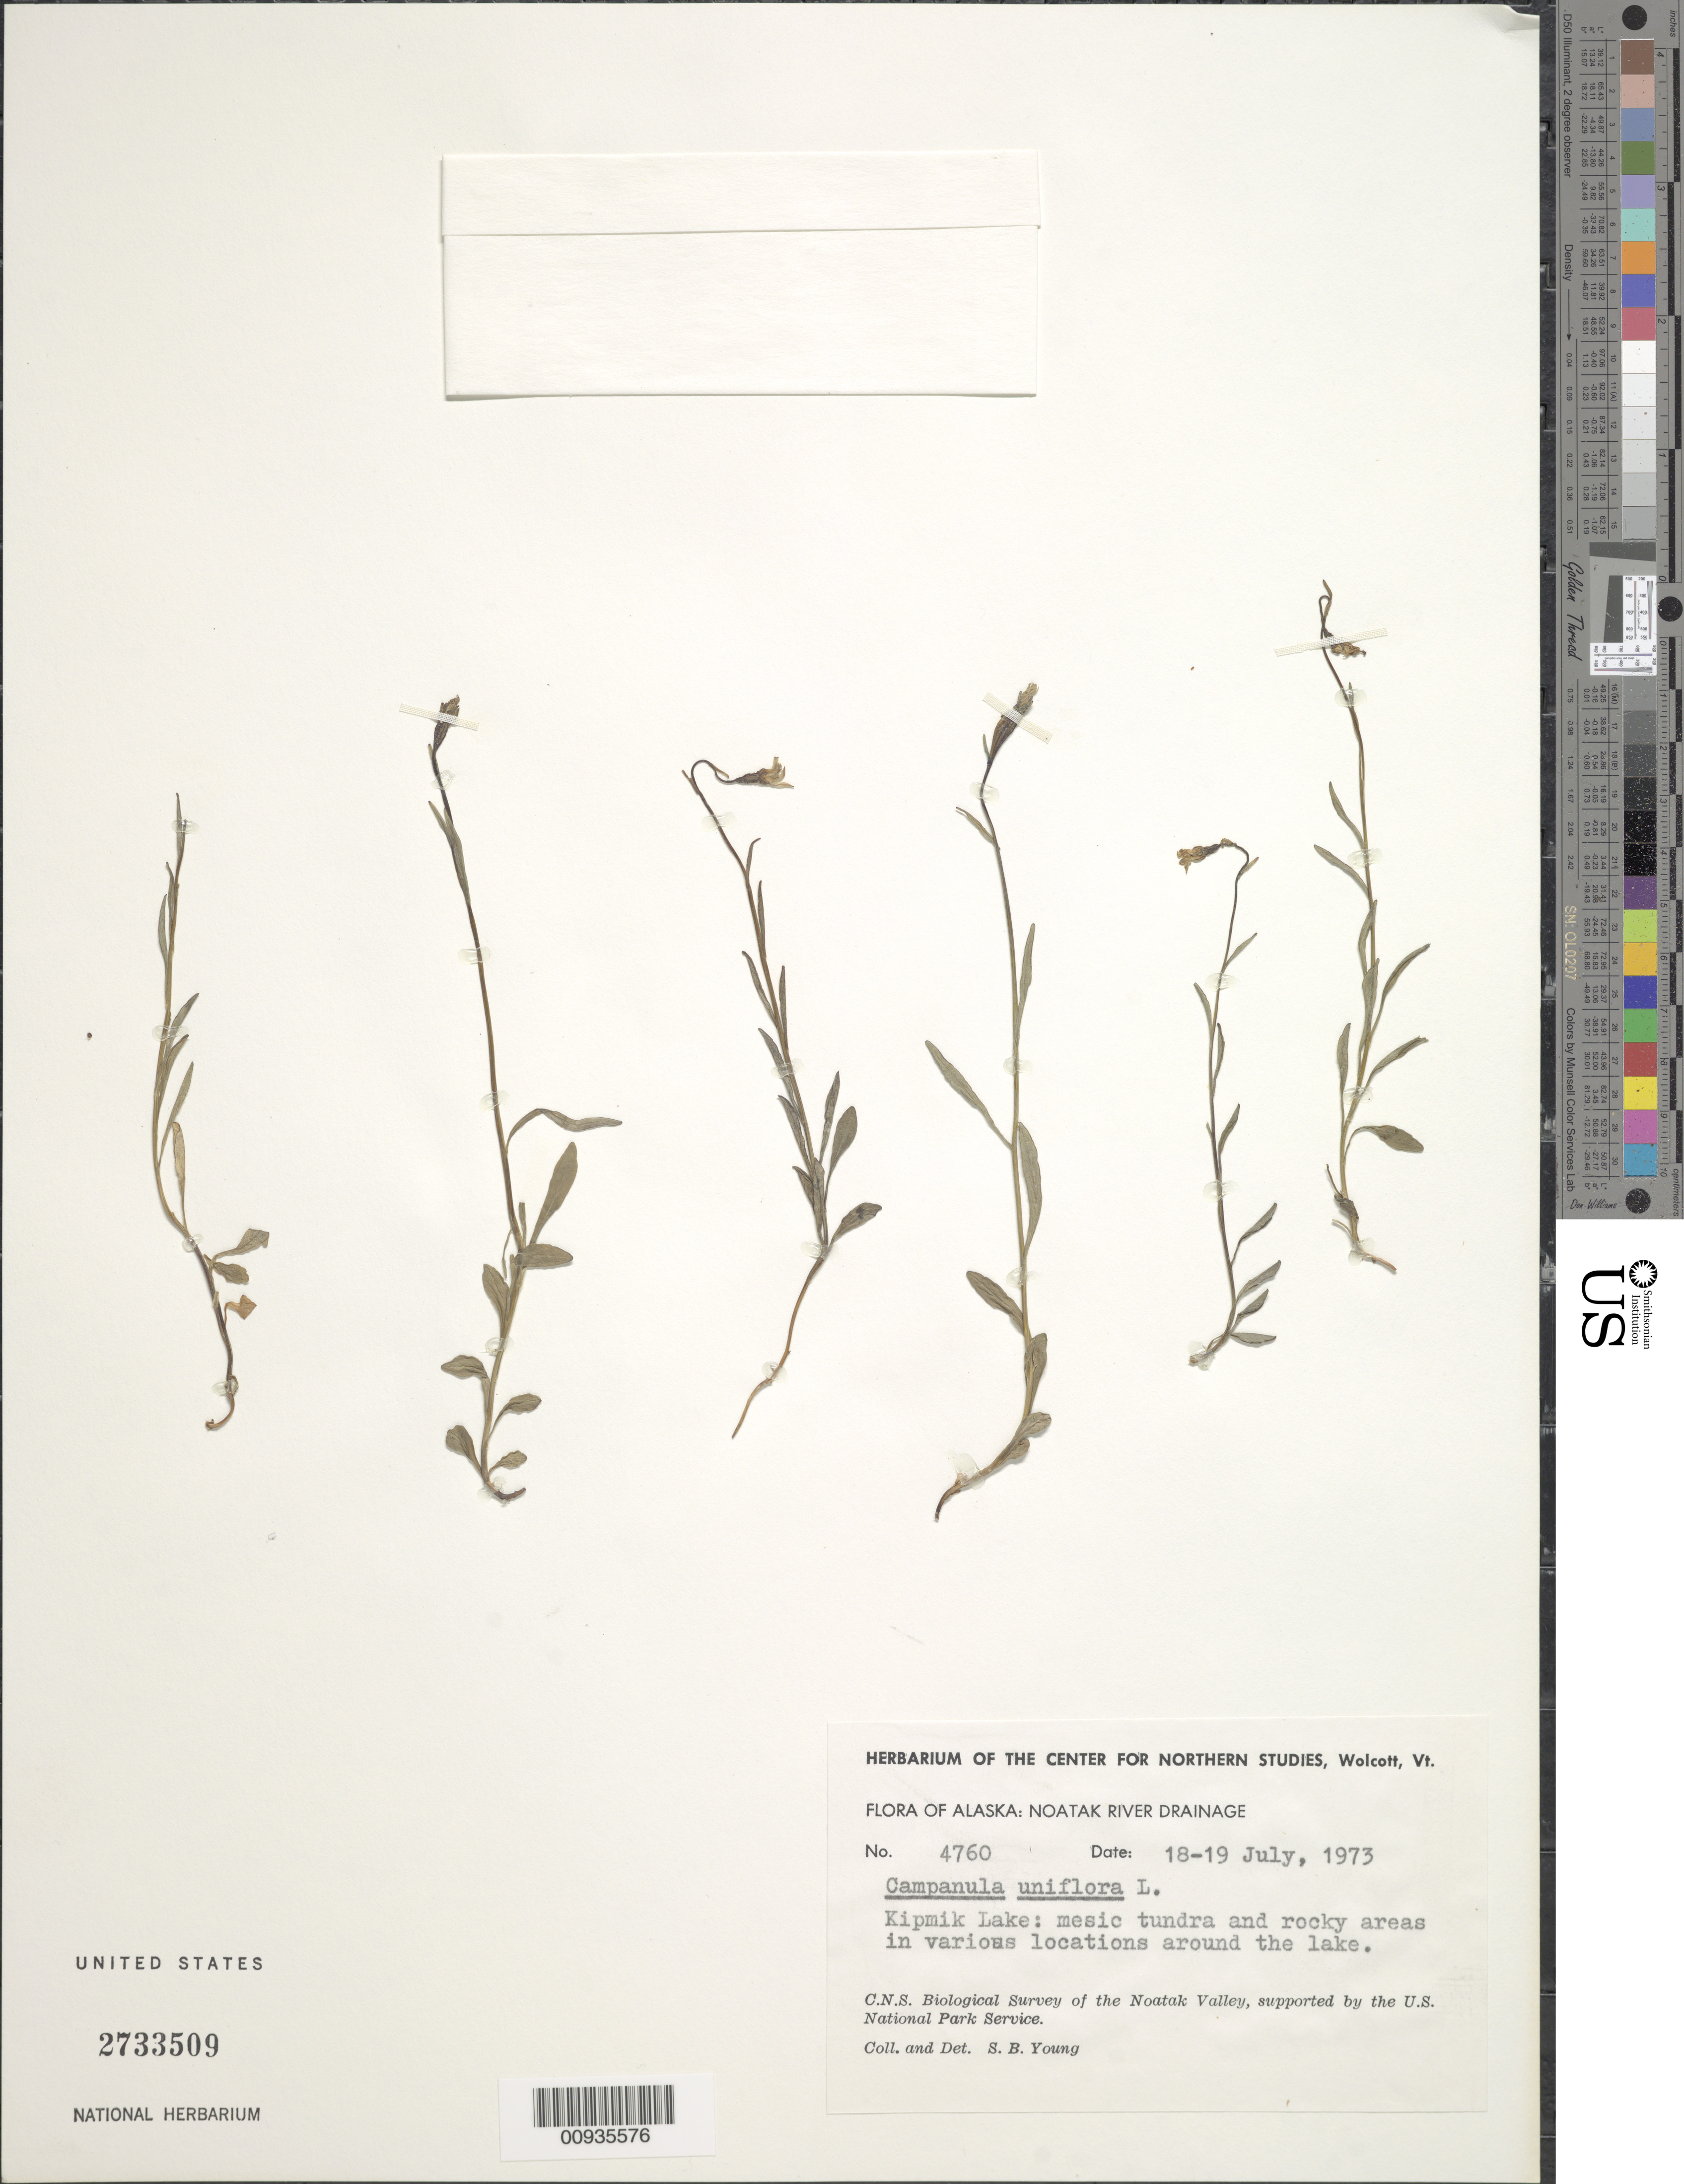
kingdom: Plantae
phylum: Tracheophyta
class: Magnoliopsida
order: Asterales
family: Campanulaceae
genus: Campanula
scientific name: Campanula uniflora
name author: L.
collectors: S. Young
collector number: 4760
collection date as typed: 18-19 July 1973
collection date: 1973-07-18/1973-07-19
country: United States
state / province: Alaska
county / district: Noatak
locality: Kipmik Lake. Noatak River Drainage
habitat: mesic tundra and rocky areas in various locations around the lake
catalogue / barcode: US 2733509